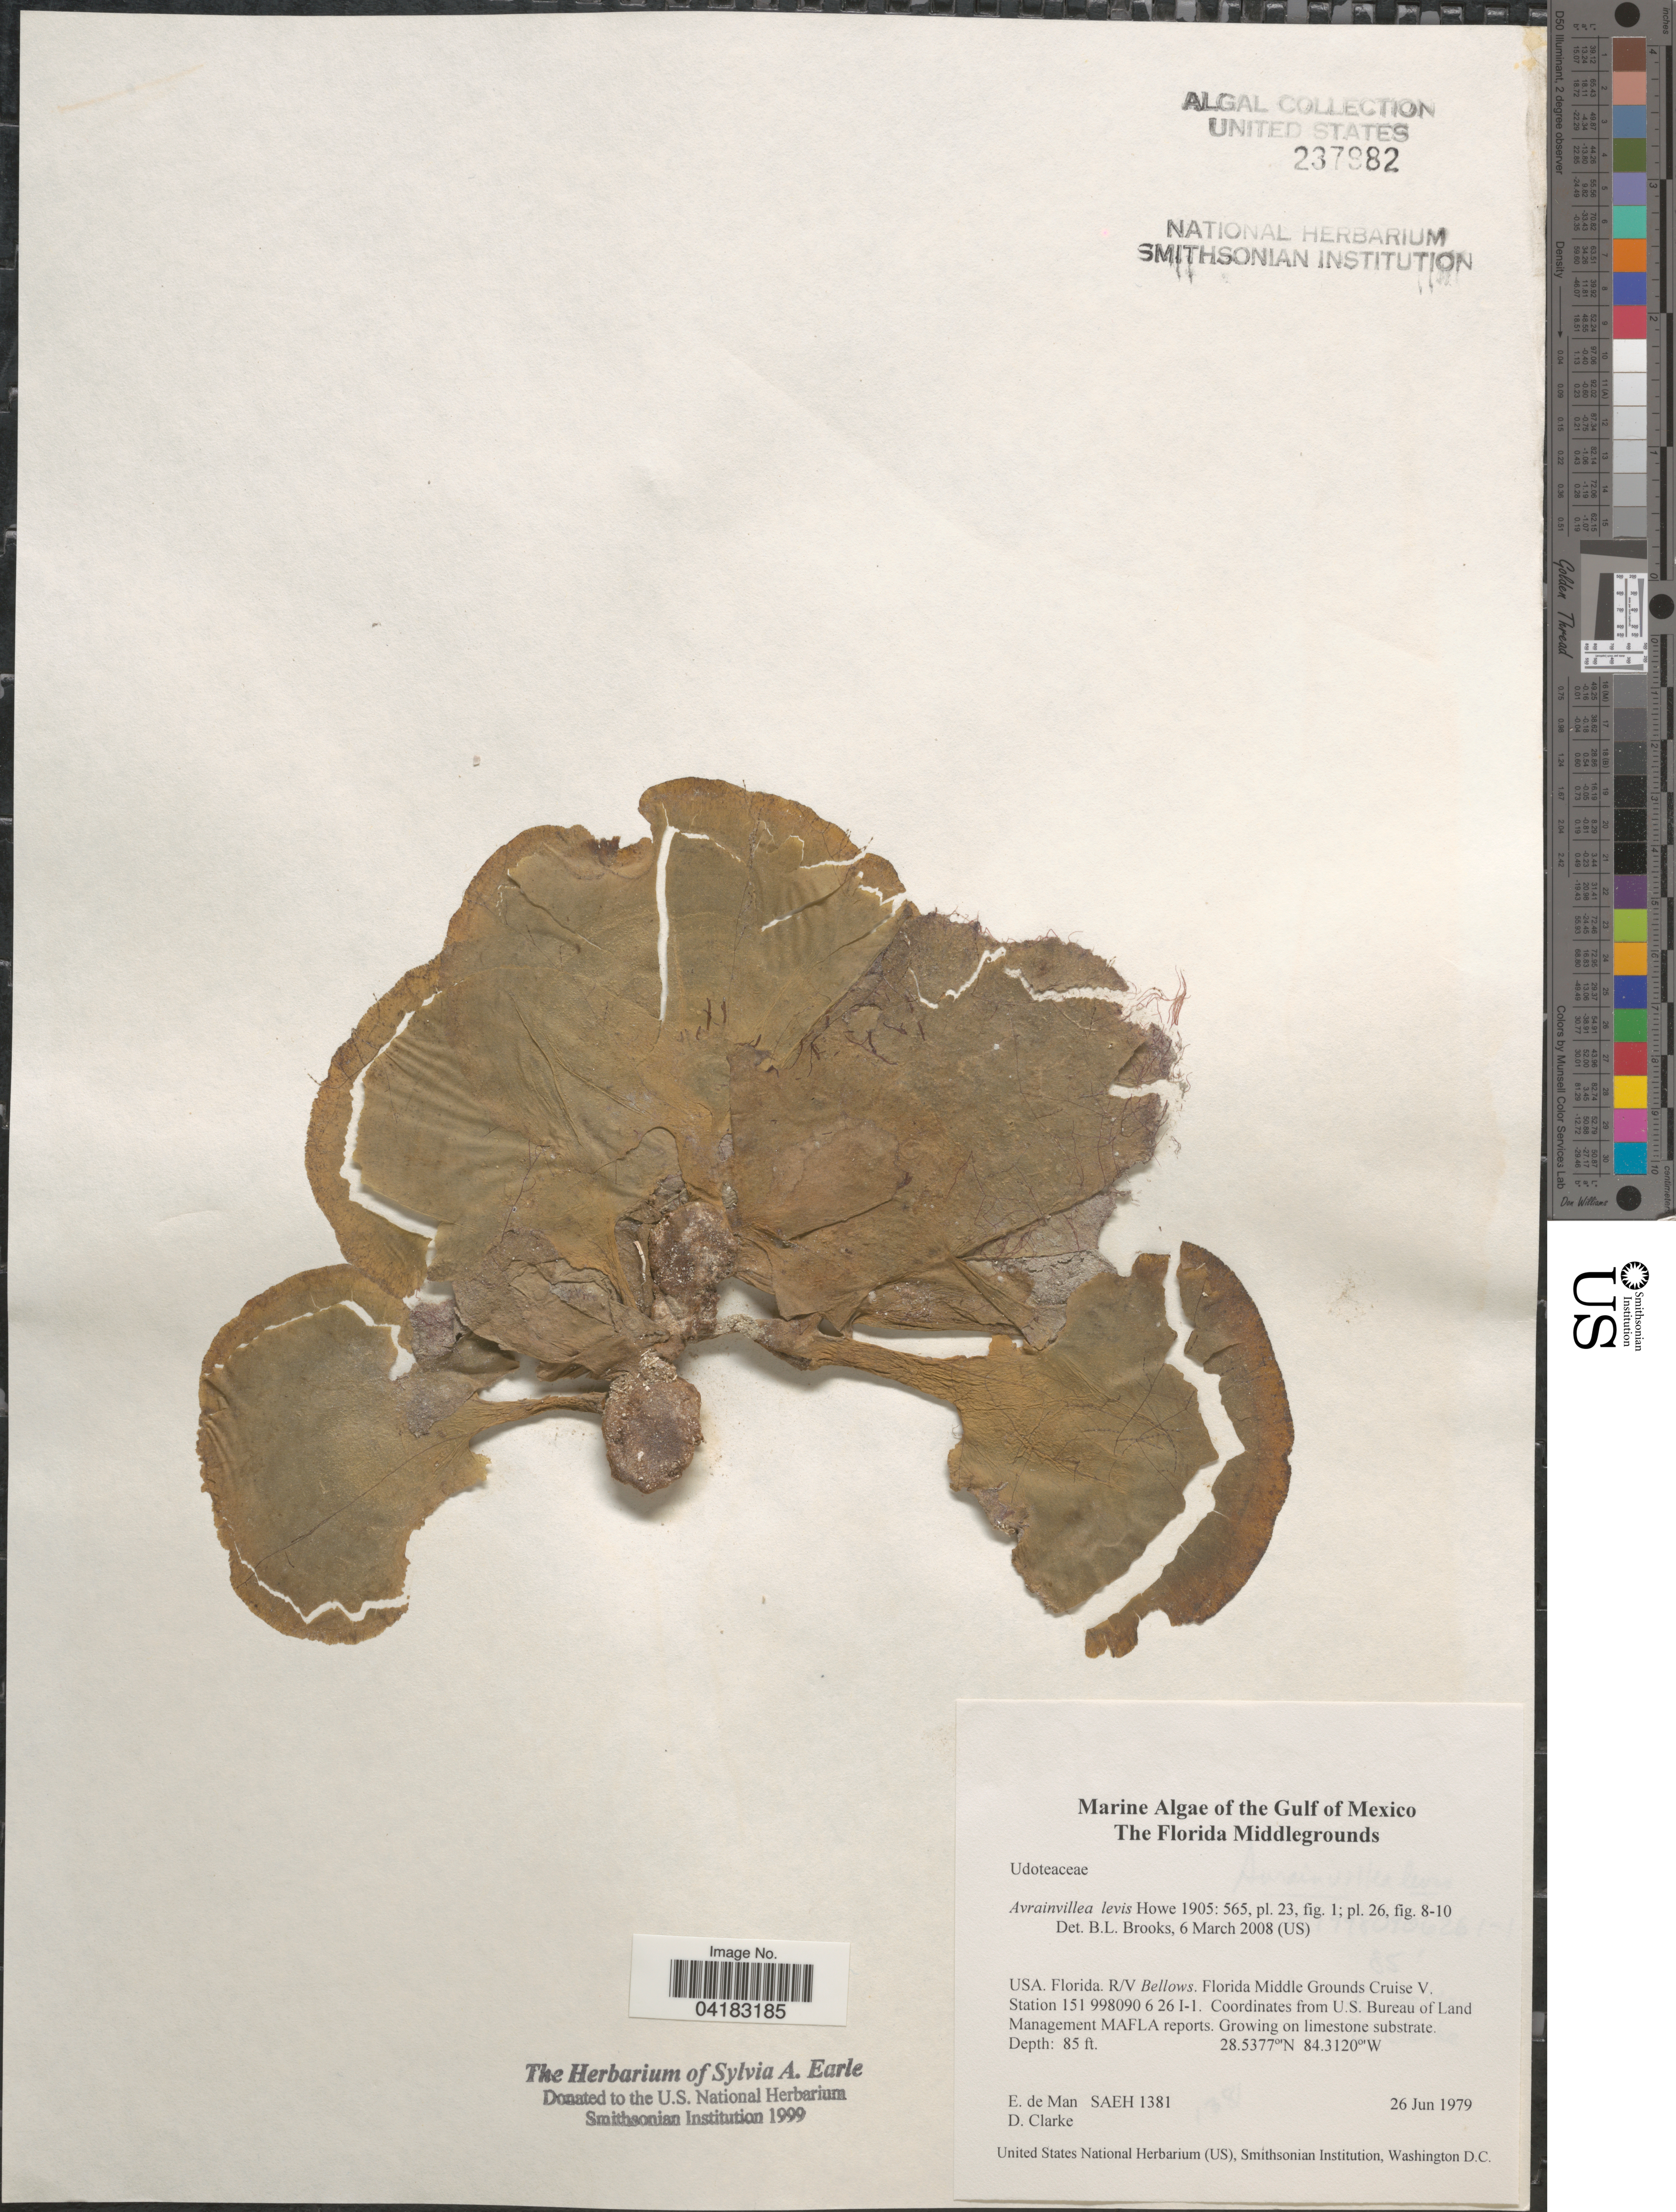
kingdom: Plantae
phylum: Chlorophyta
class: Ulvophyceae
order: Bryopsidales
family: Dichotomosiphonaceae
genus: Avrainvillea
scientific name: Avrainvillea levis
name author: M. Howe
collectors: E. de Man & D. Clarke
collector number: SAEH1381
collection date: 1979-06-26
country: United States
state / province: Florida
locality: Gulf of Mexico. R/V Bellows. Florida Middle Grounds Cruise V. Station 151 998090 6 26 I-1.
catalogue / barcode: US 237982